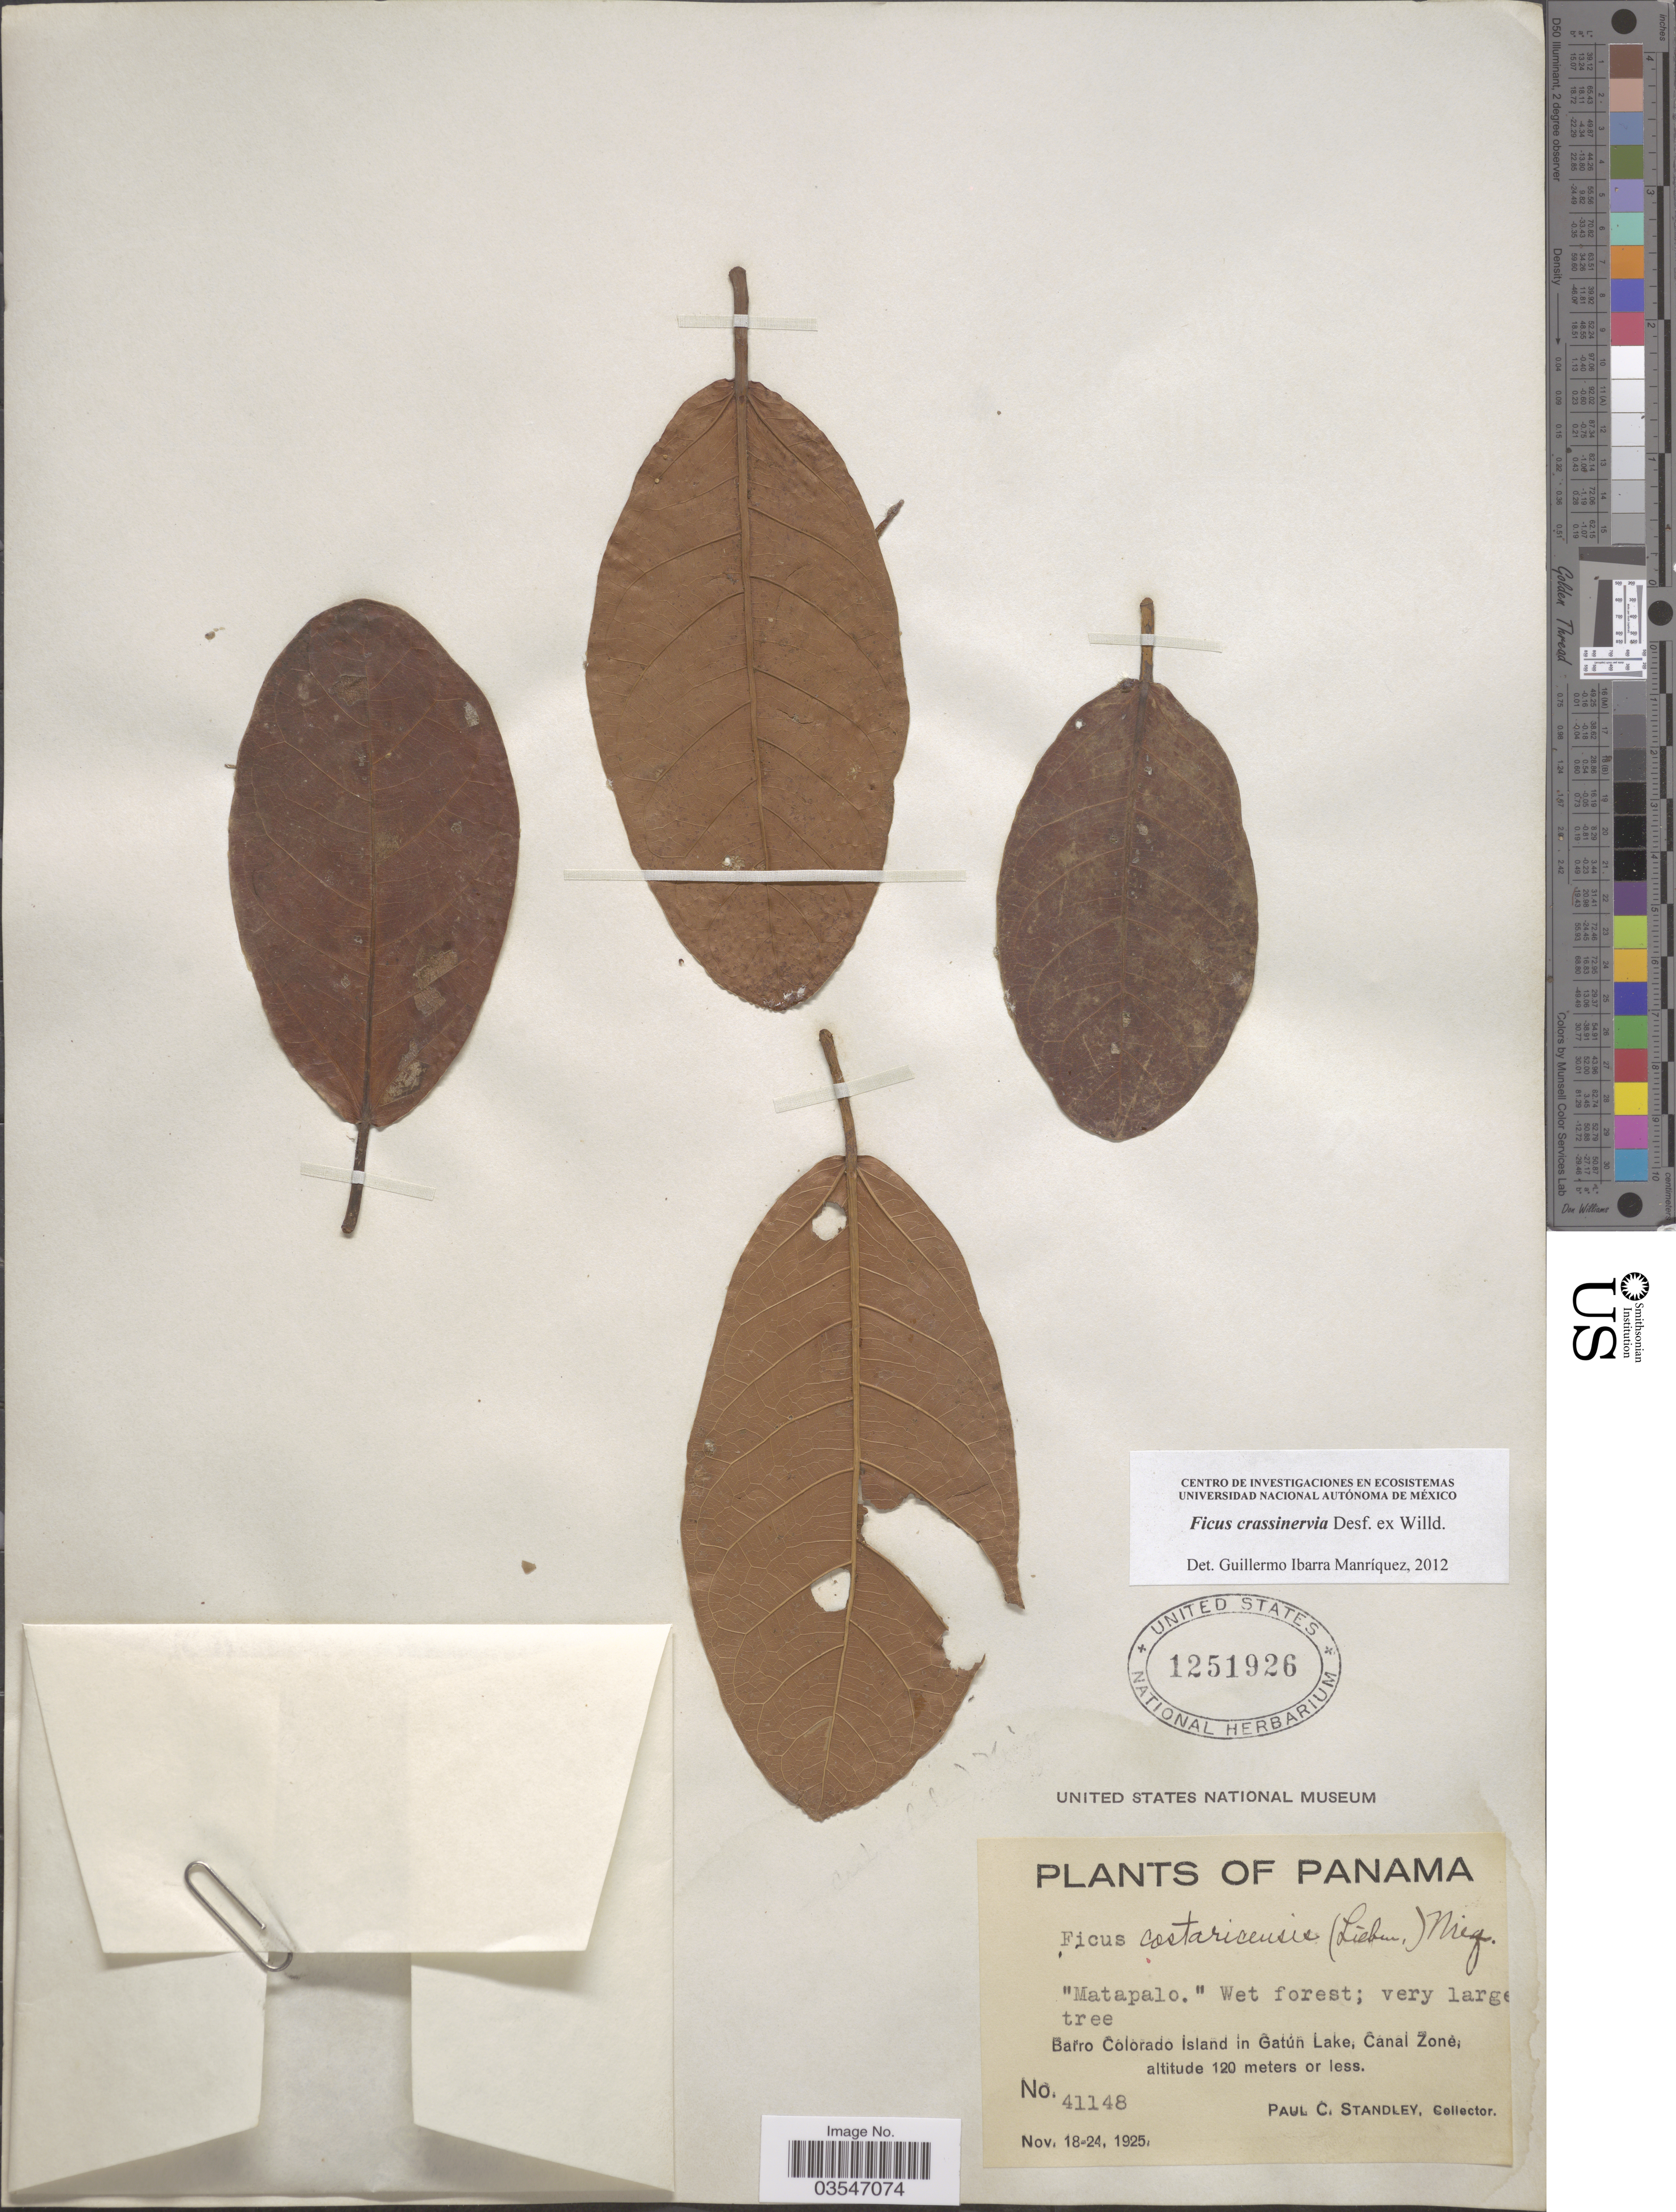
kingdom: Plantae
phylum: Tracheophyta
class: Magnoliopsida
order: Rosales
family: Moraceae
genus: Ficus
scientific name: Ficus crassinervia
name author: Desf. ex Willd.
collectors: P. C. Standley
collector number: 41148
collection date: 1925-11-18/1925-11-24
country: Panama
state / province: Panamá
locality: Barro Colorado Island in Gatún Lake, Canal Zone.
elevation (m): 120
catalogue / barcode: US 1251926